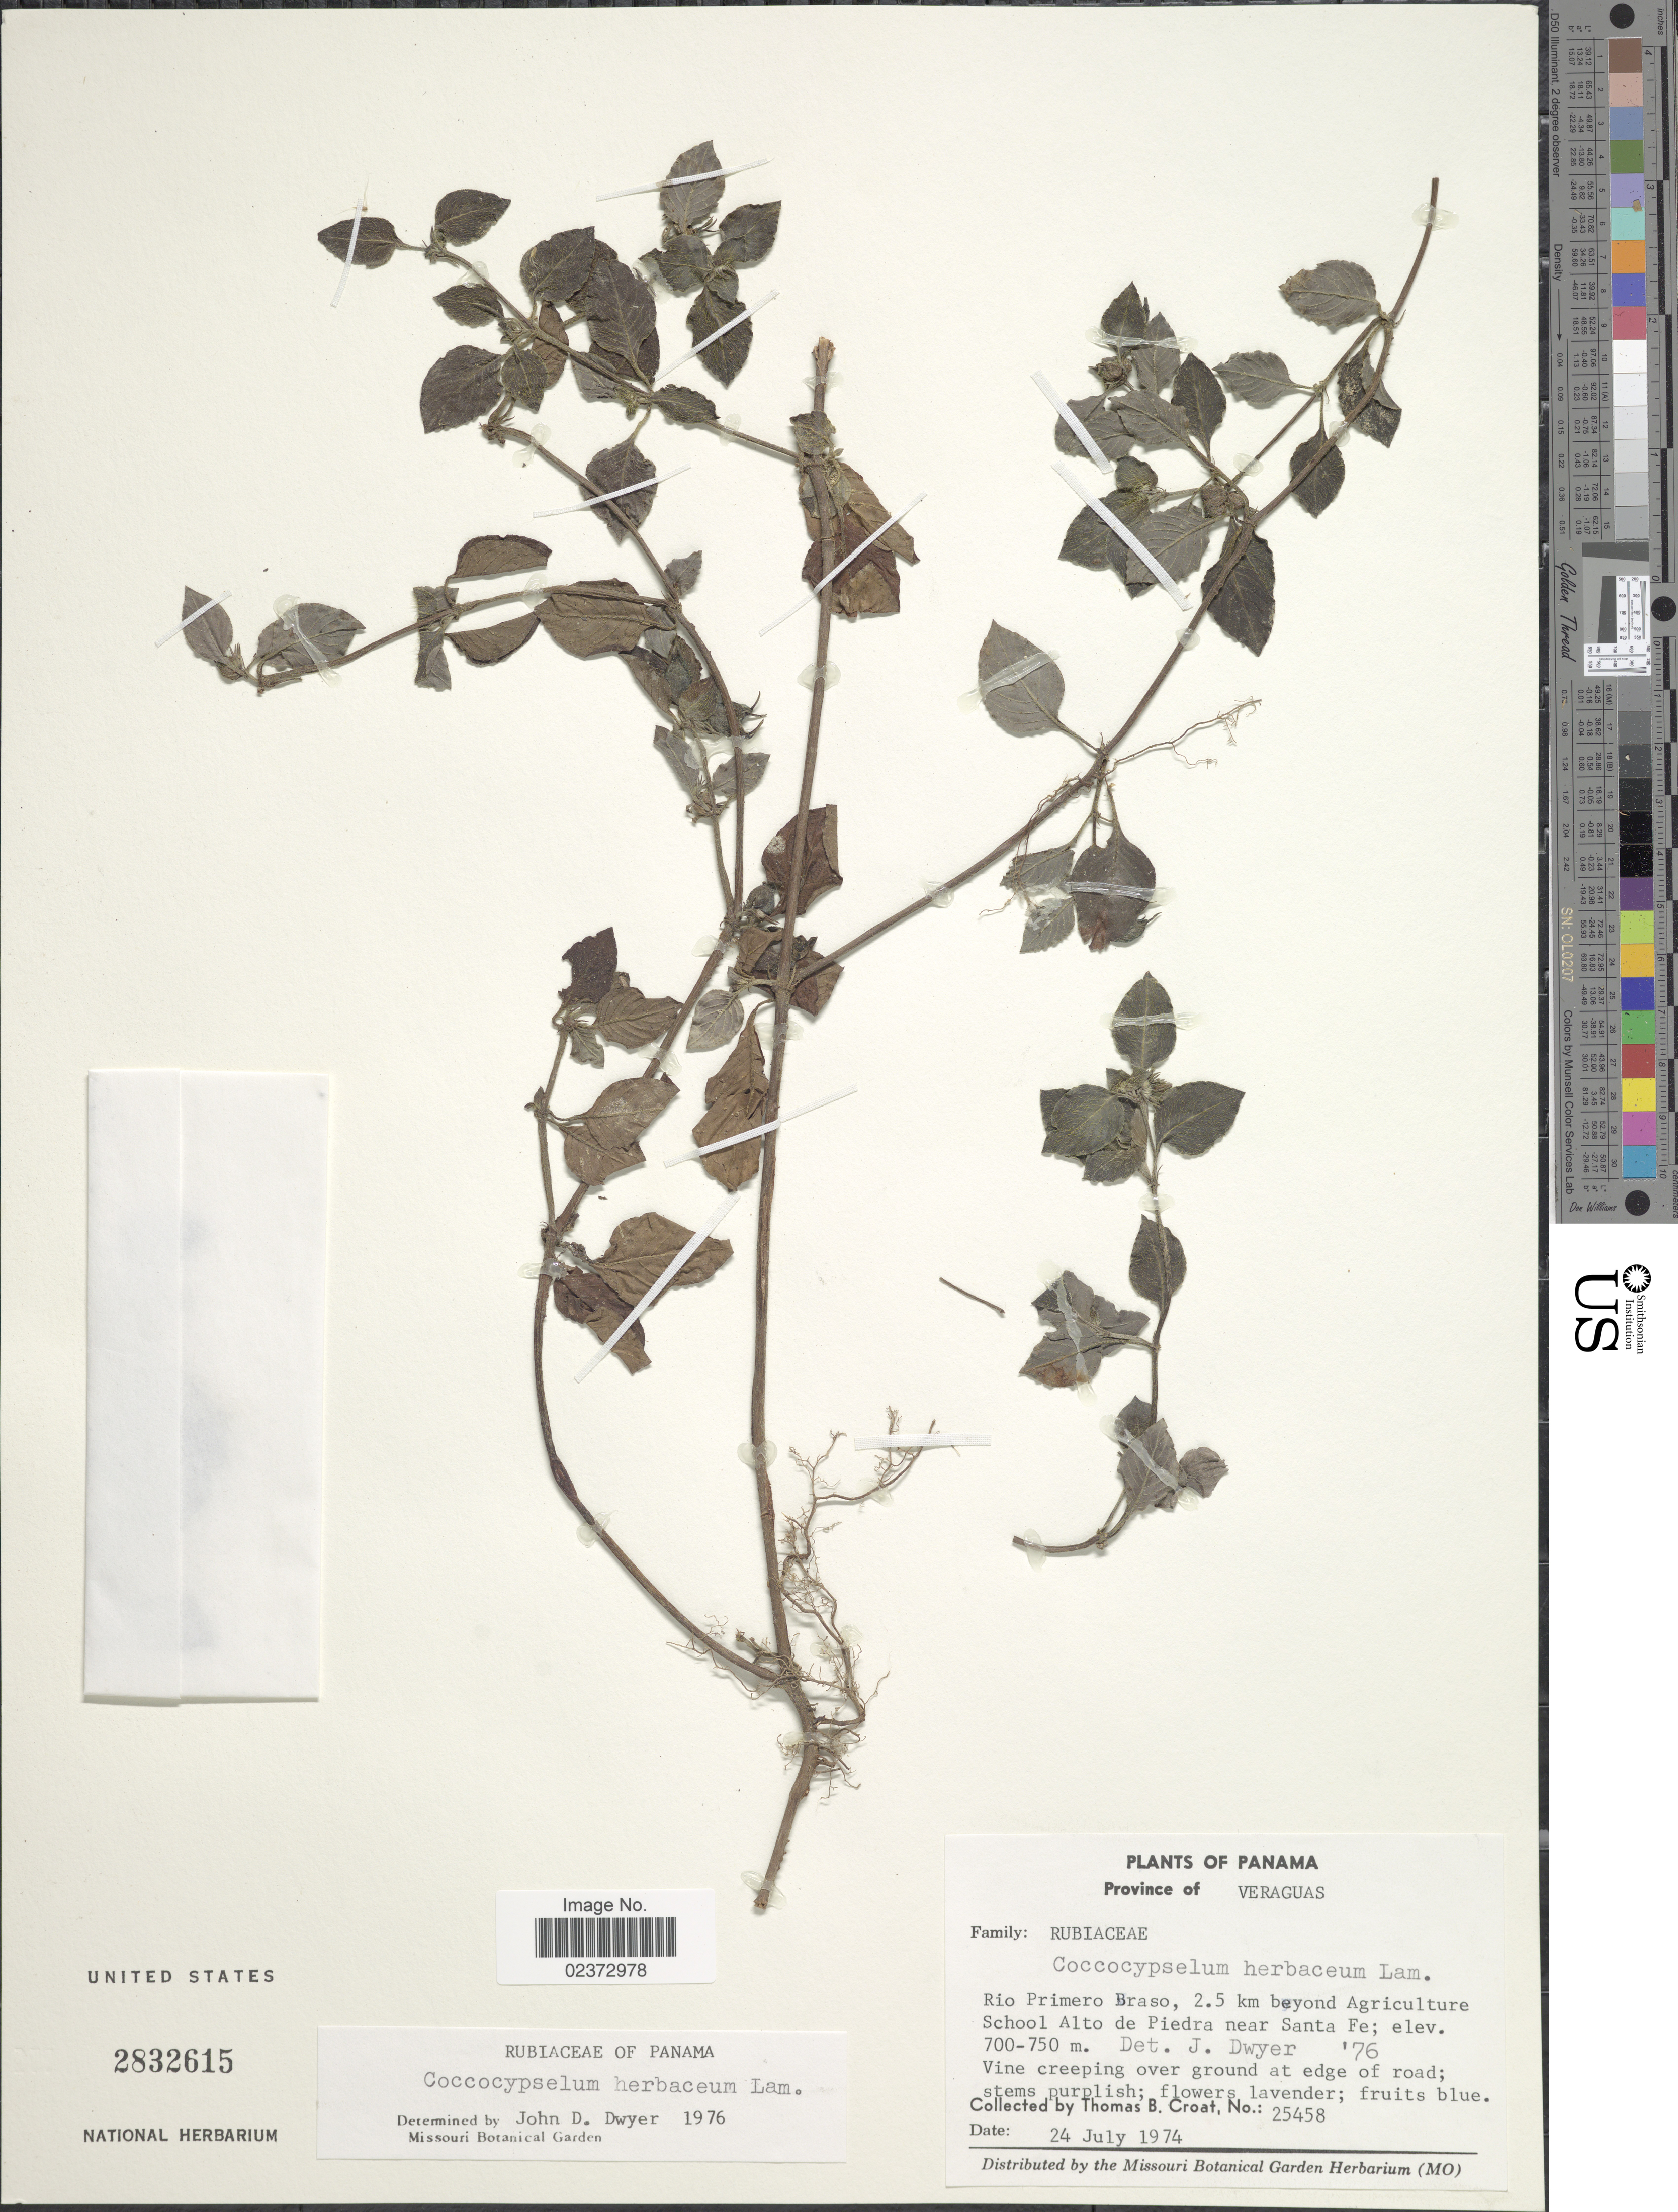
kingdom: Plantae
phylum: Tracheophyta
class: Magnoliopsida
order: Gentianales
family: Rubiaceae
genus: Coccocypselum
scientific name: Coccocypselum herbaceum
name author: Aubl.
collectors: T. B. Croat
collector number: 25458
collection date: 1974-07-24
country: Panama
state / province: Veraguas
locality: Rio Primero Braso, 2.5 km beyond Agriculture School Alto de Piedra near Santa Fe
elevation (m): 700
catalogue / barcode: US 2832615